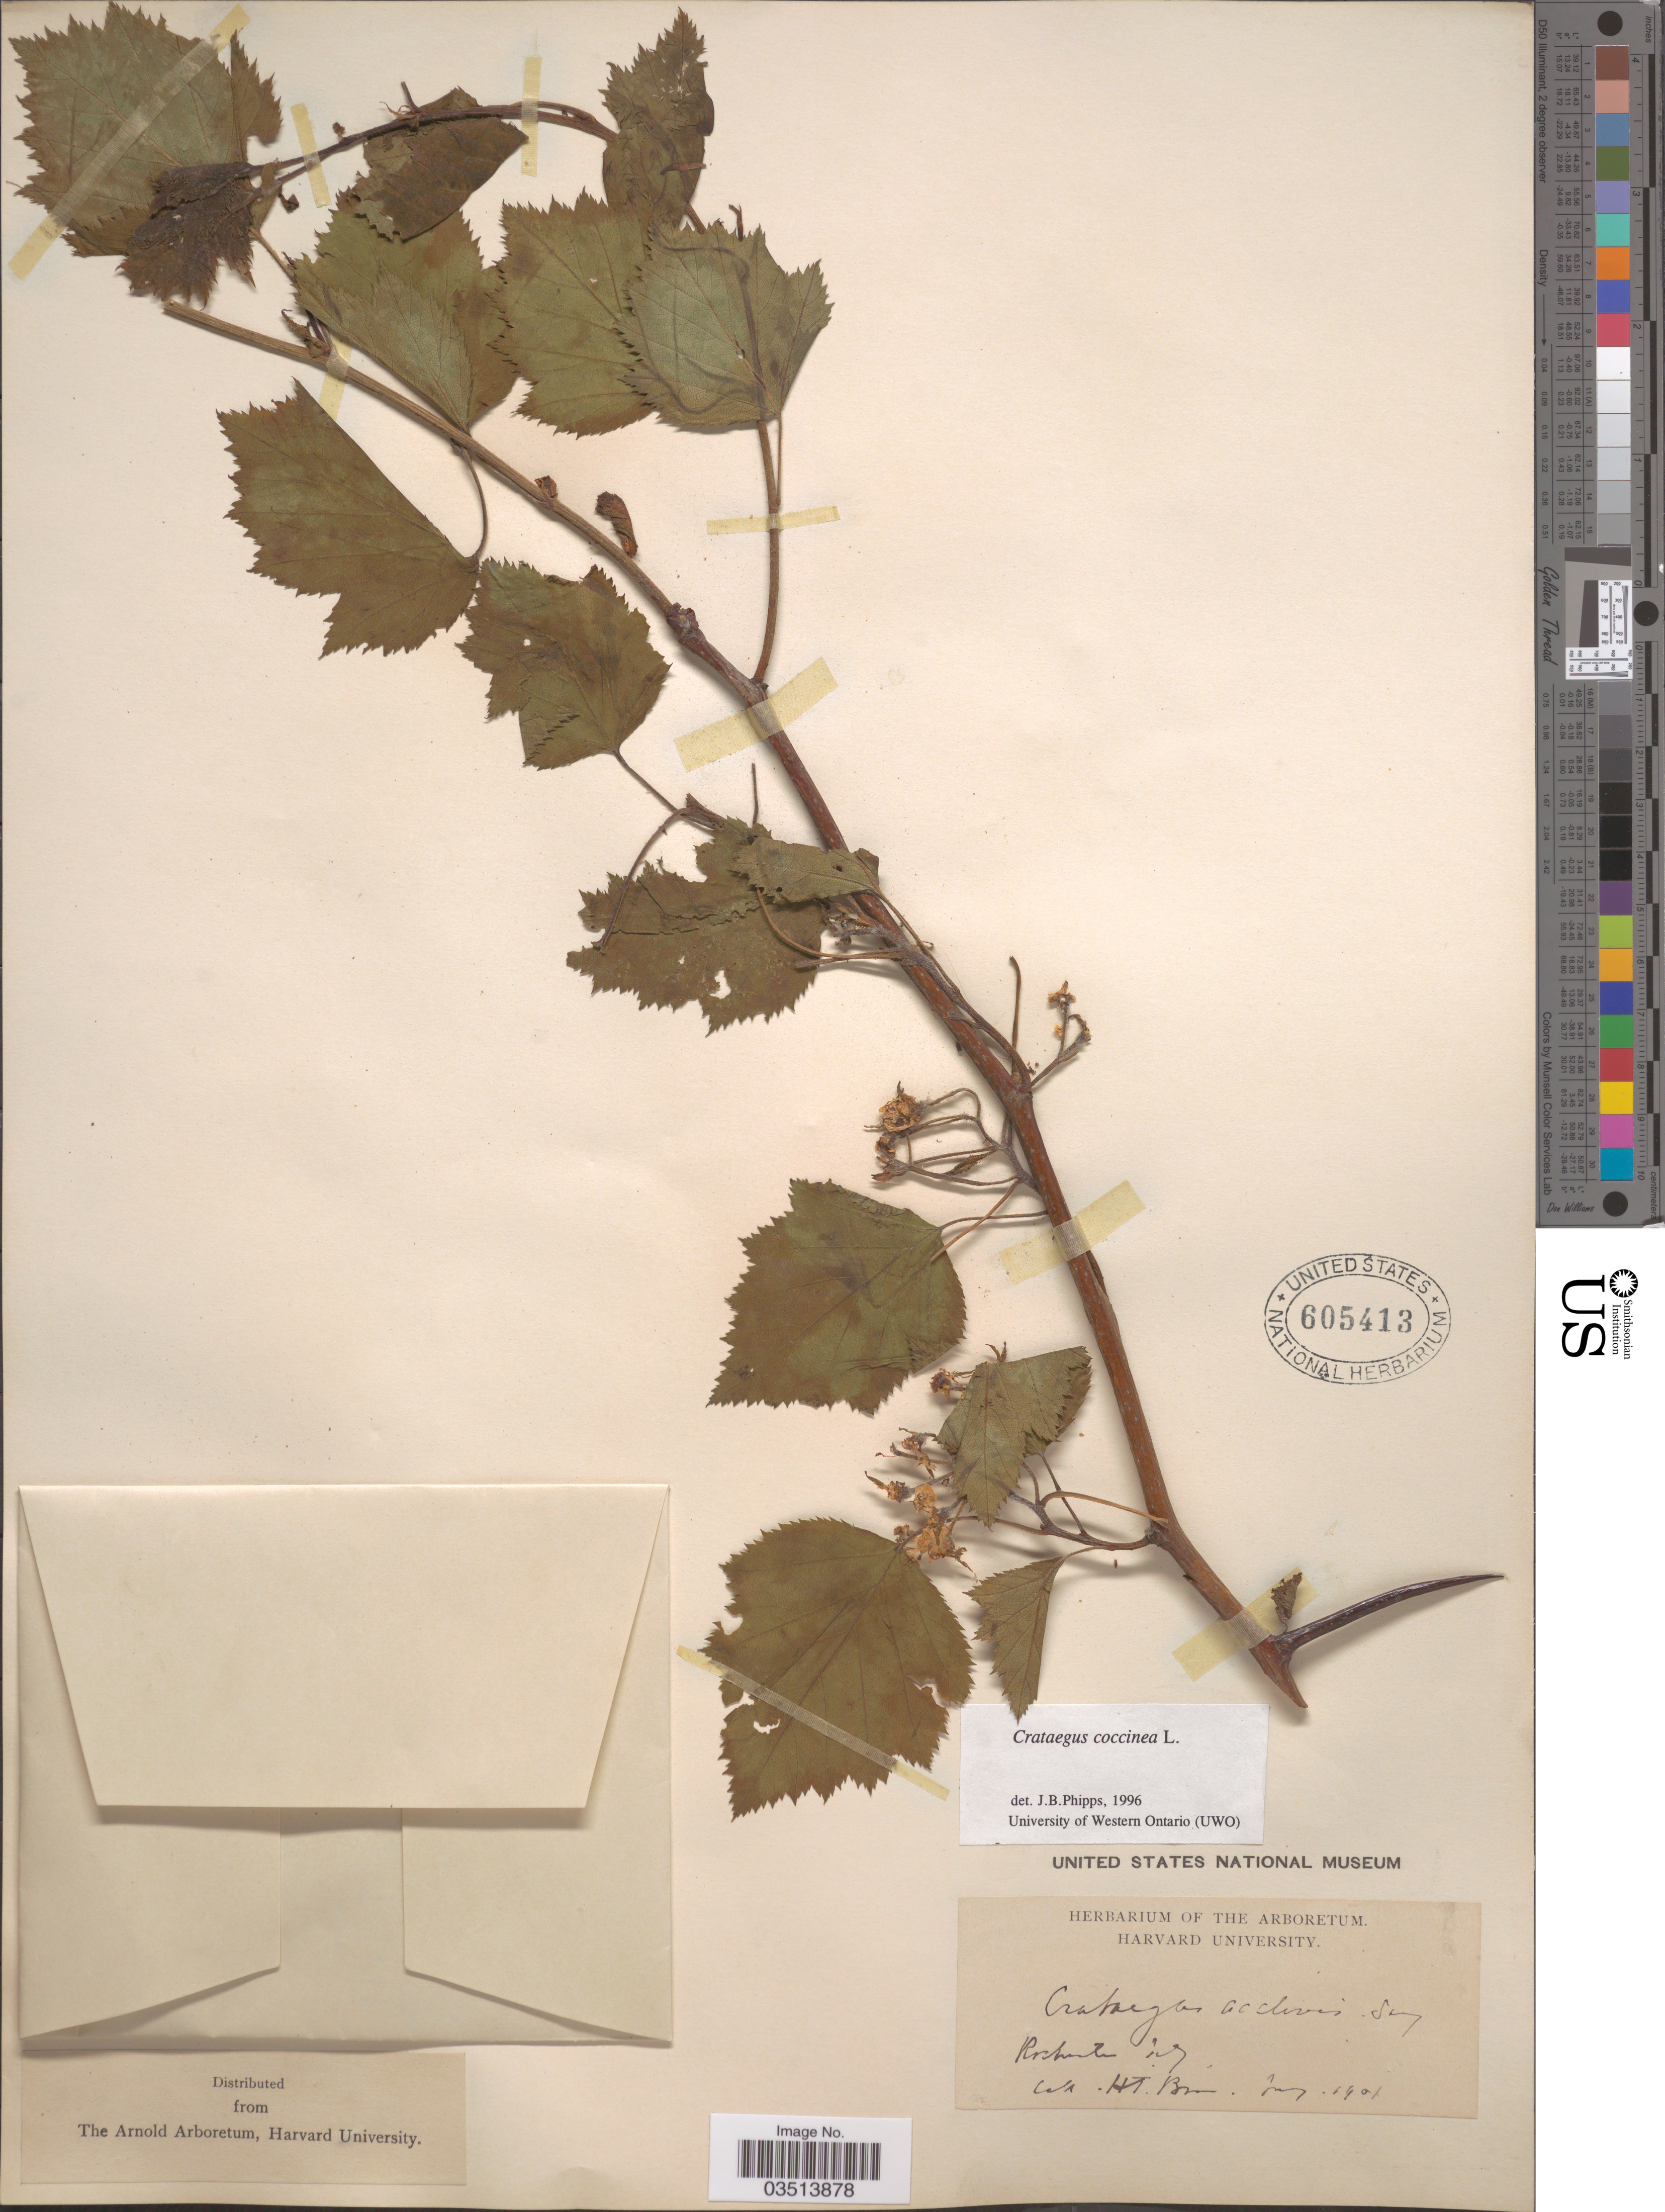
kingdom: Plantae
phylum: Tracheophyta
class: Magnoliopsida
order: Rosales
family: Rosaceae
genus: Crataegus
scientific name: Crataegus coccinea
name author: Ashe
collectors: H. T. Brown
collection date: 1901-07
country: United States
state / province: New York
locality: Rochester.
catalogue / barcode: US 605413